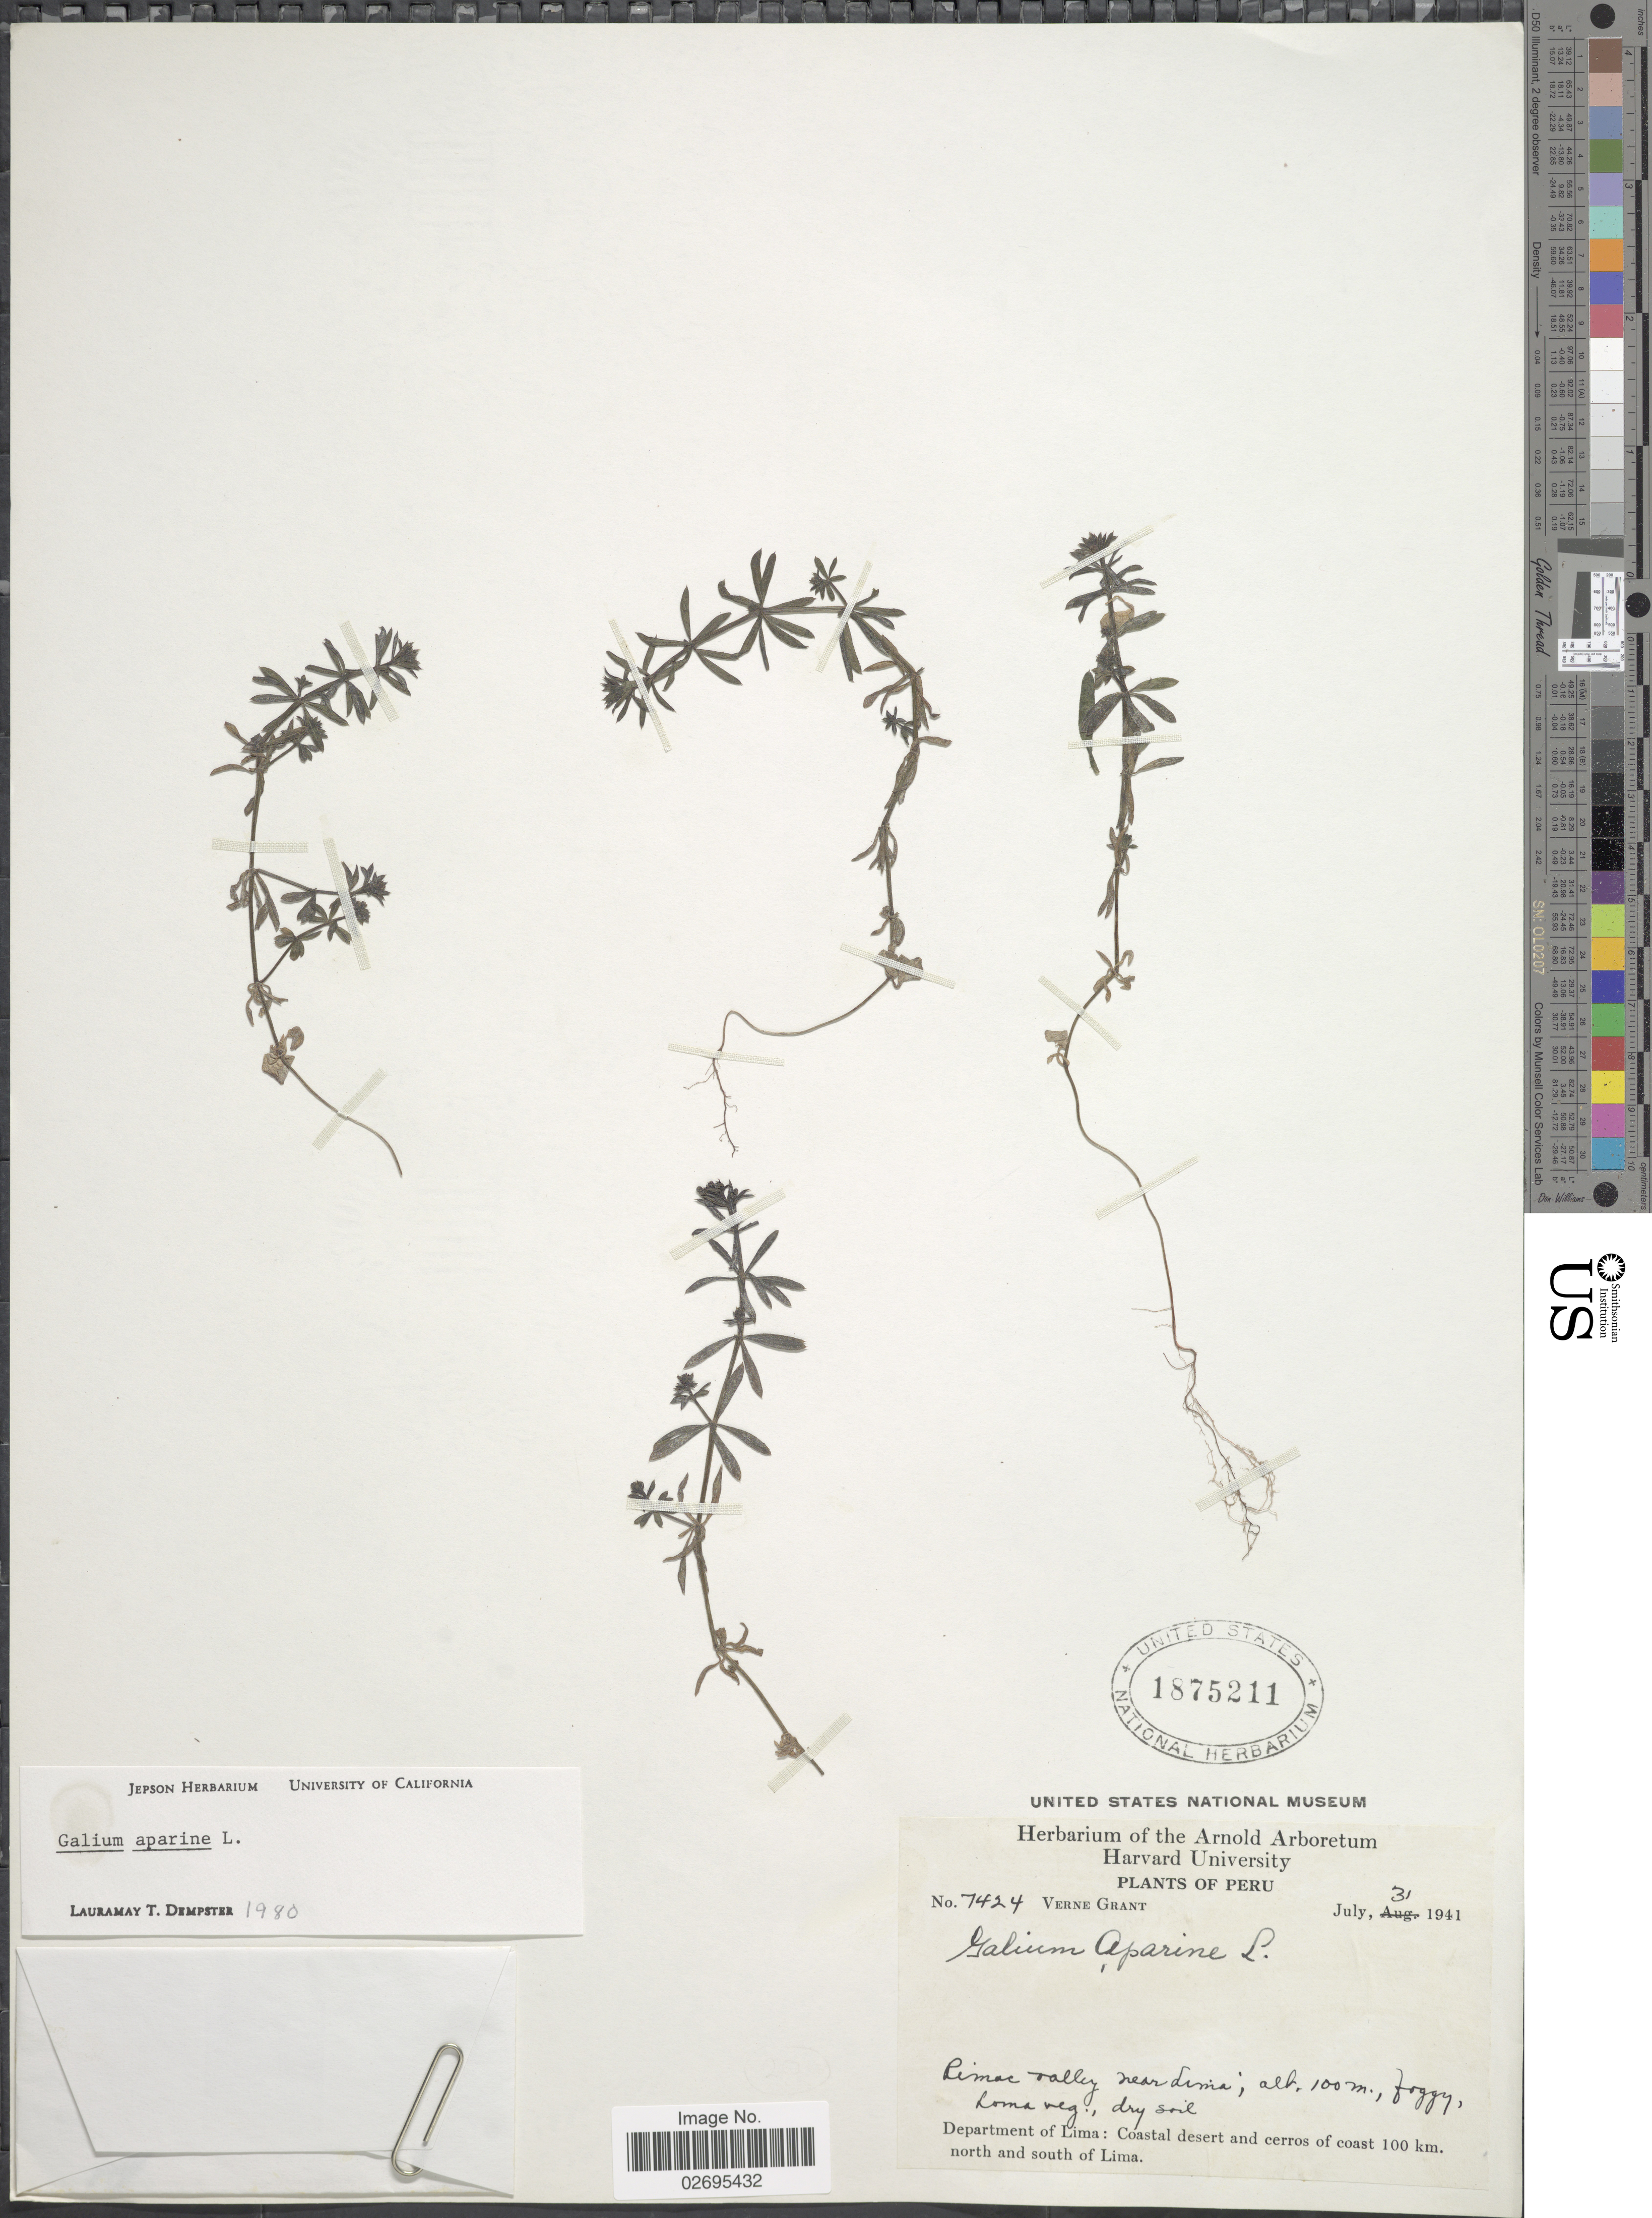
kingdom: Plantae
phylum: Tracheophyta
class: Magnoliopsida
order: Gentianales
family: Rubiaceae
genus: Galium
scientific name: Galium aparine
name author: L.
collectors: V. Grant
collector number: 7424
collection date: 1941-07-31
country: Peru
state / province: Lima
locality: Rimac valley near Lima., Department of Lima: Coastal desert and cerros of coast 100 km. north and south of Lima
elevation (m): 100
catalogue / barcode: US 1875211